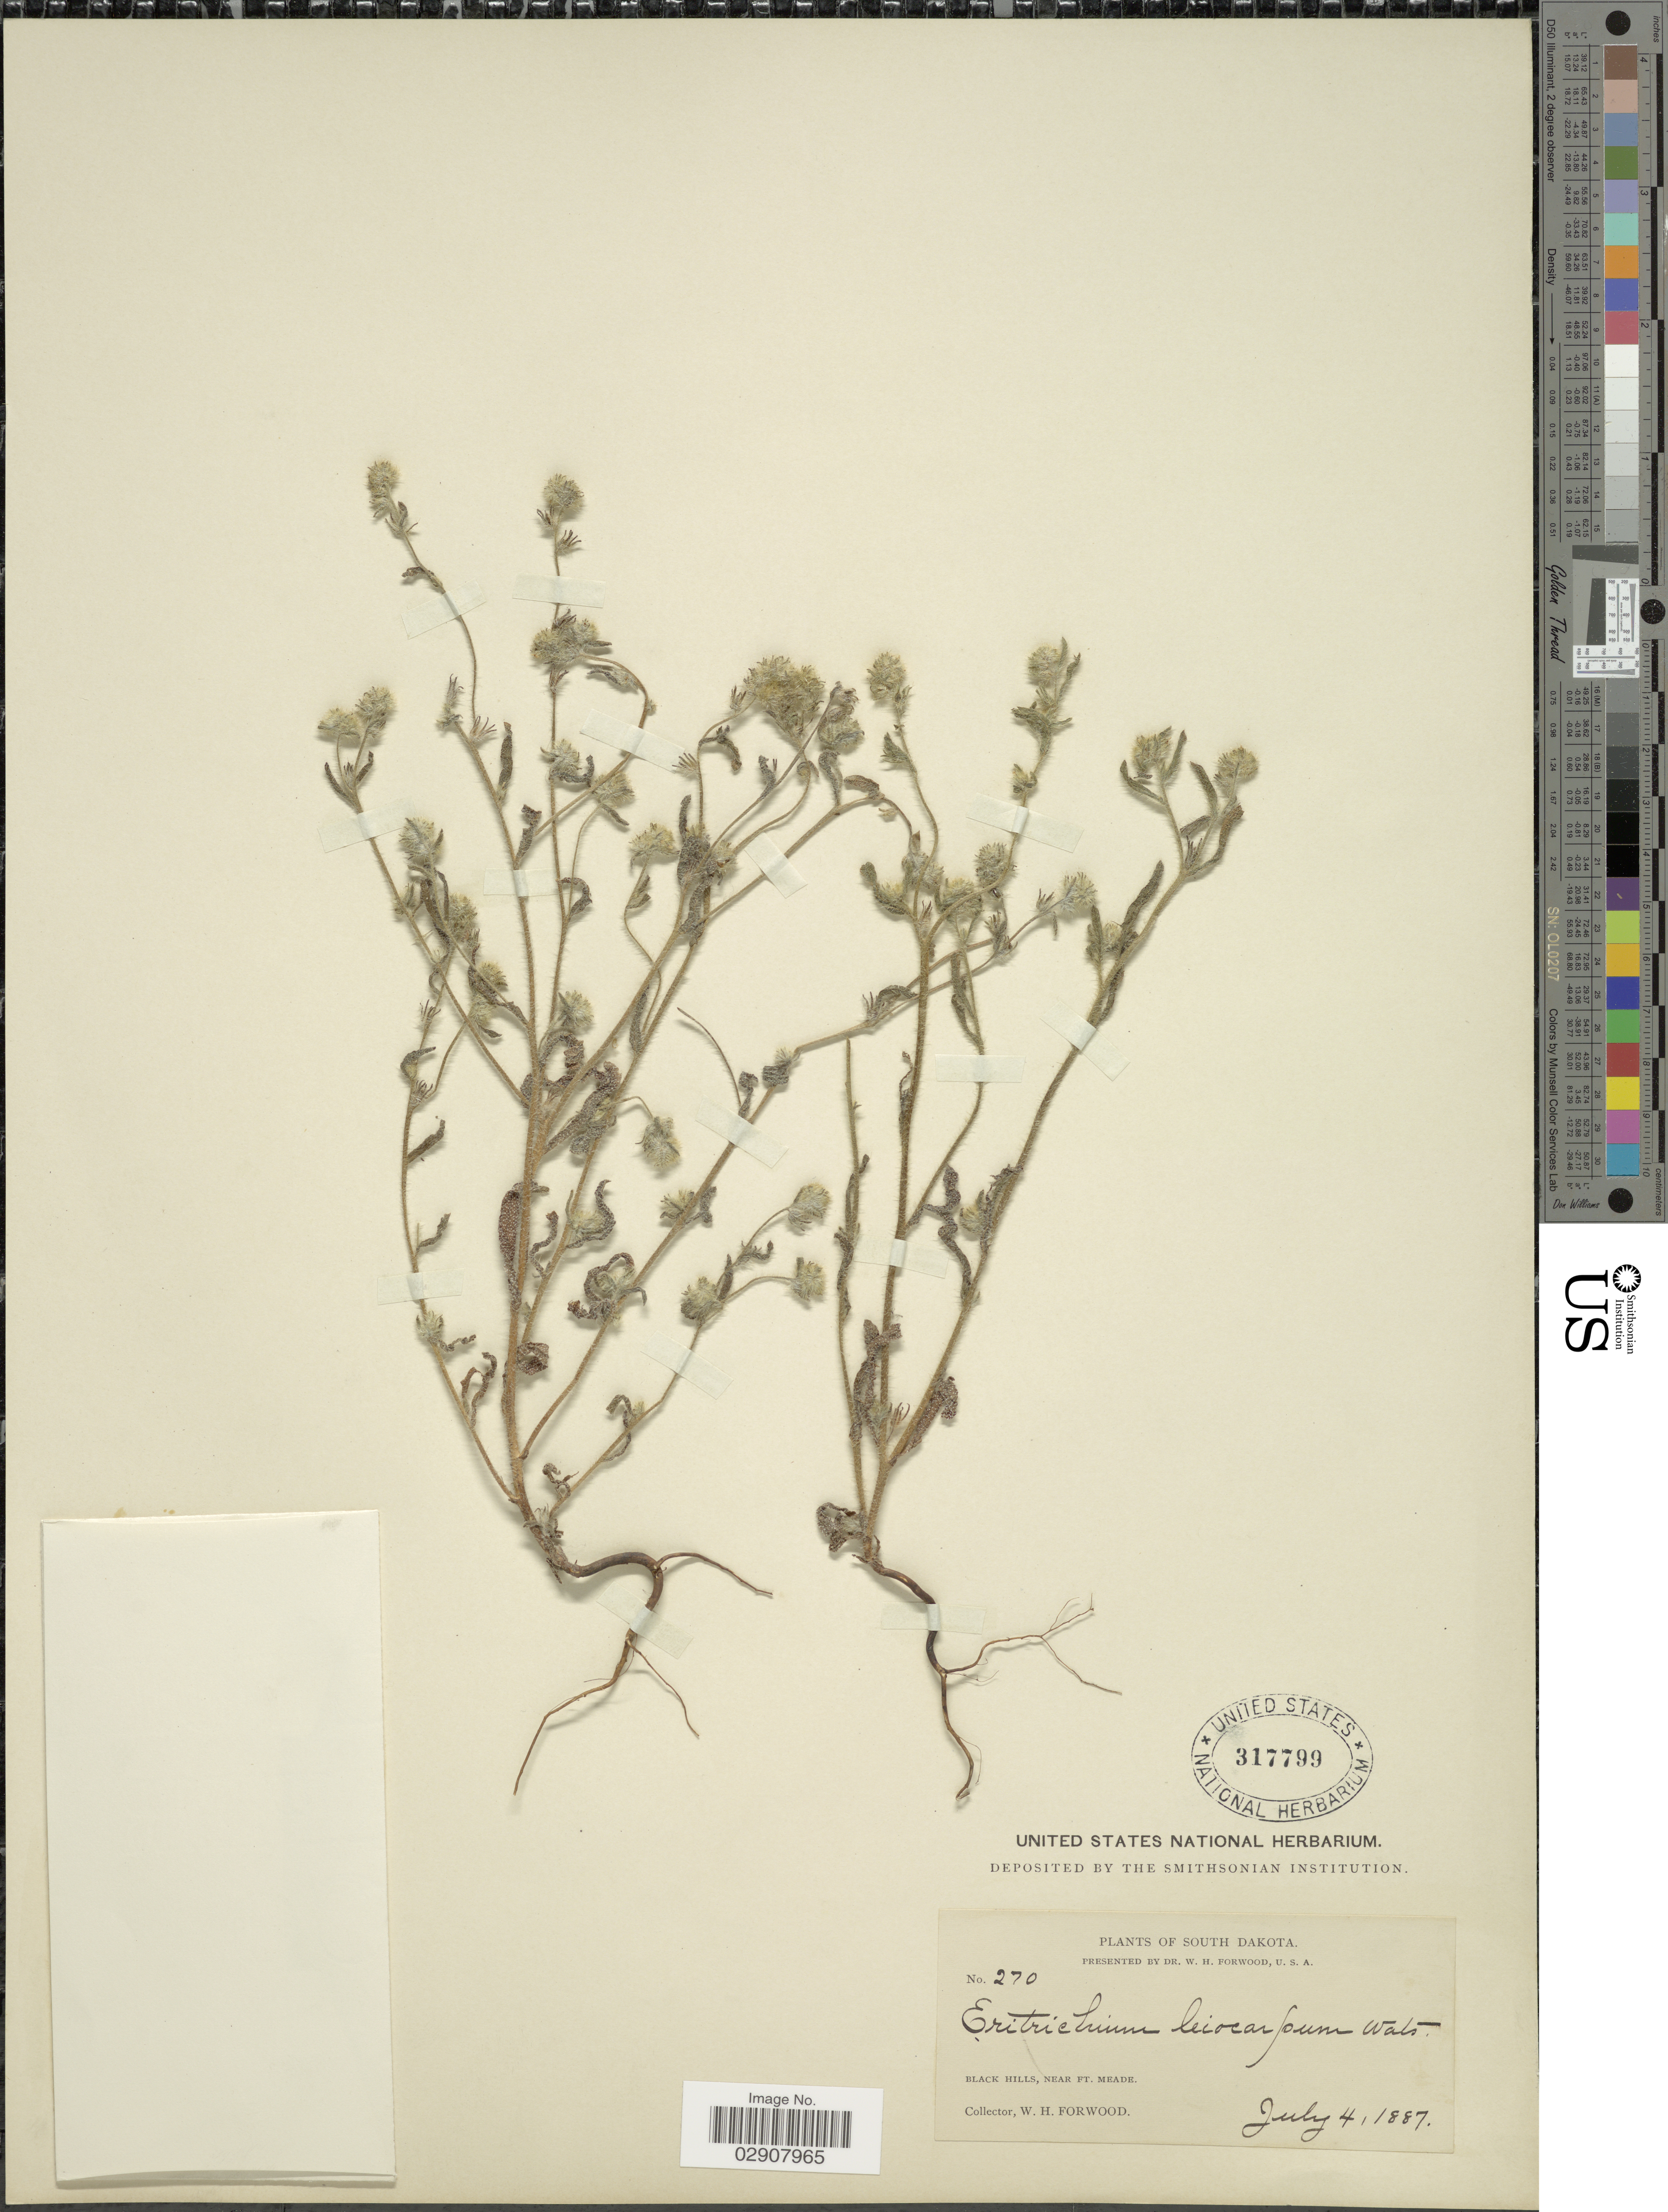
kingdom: Plantae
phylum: Tracheophyta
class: Magnoliopsida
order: Boraginales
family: Boraginaceae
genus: Cryptantha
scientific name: Cryptantha leiocarpa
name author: (Fisch. & C.A. Mey.) Greene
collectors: W. Forwood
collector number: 270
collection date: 1887-07-04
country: United States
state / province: South Dakota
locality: Black Hills, near Ft. Meade.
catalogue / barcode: US 317799